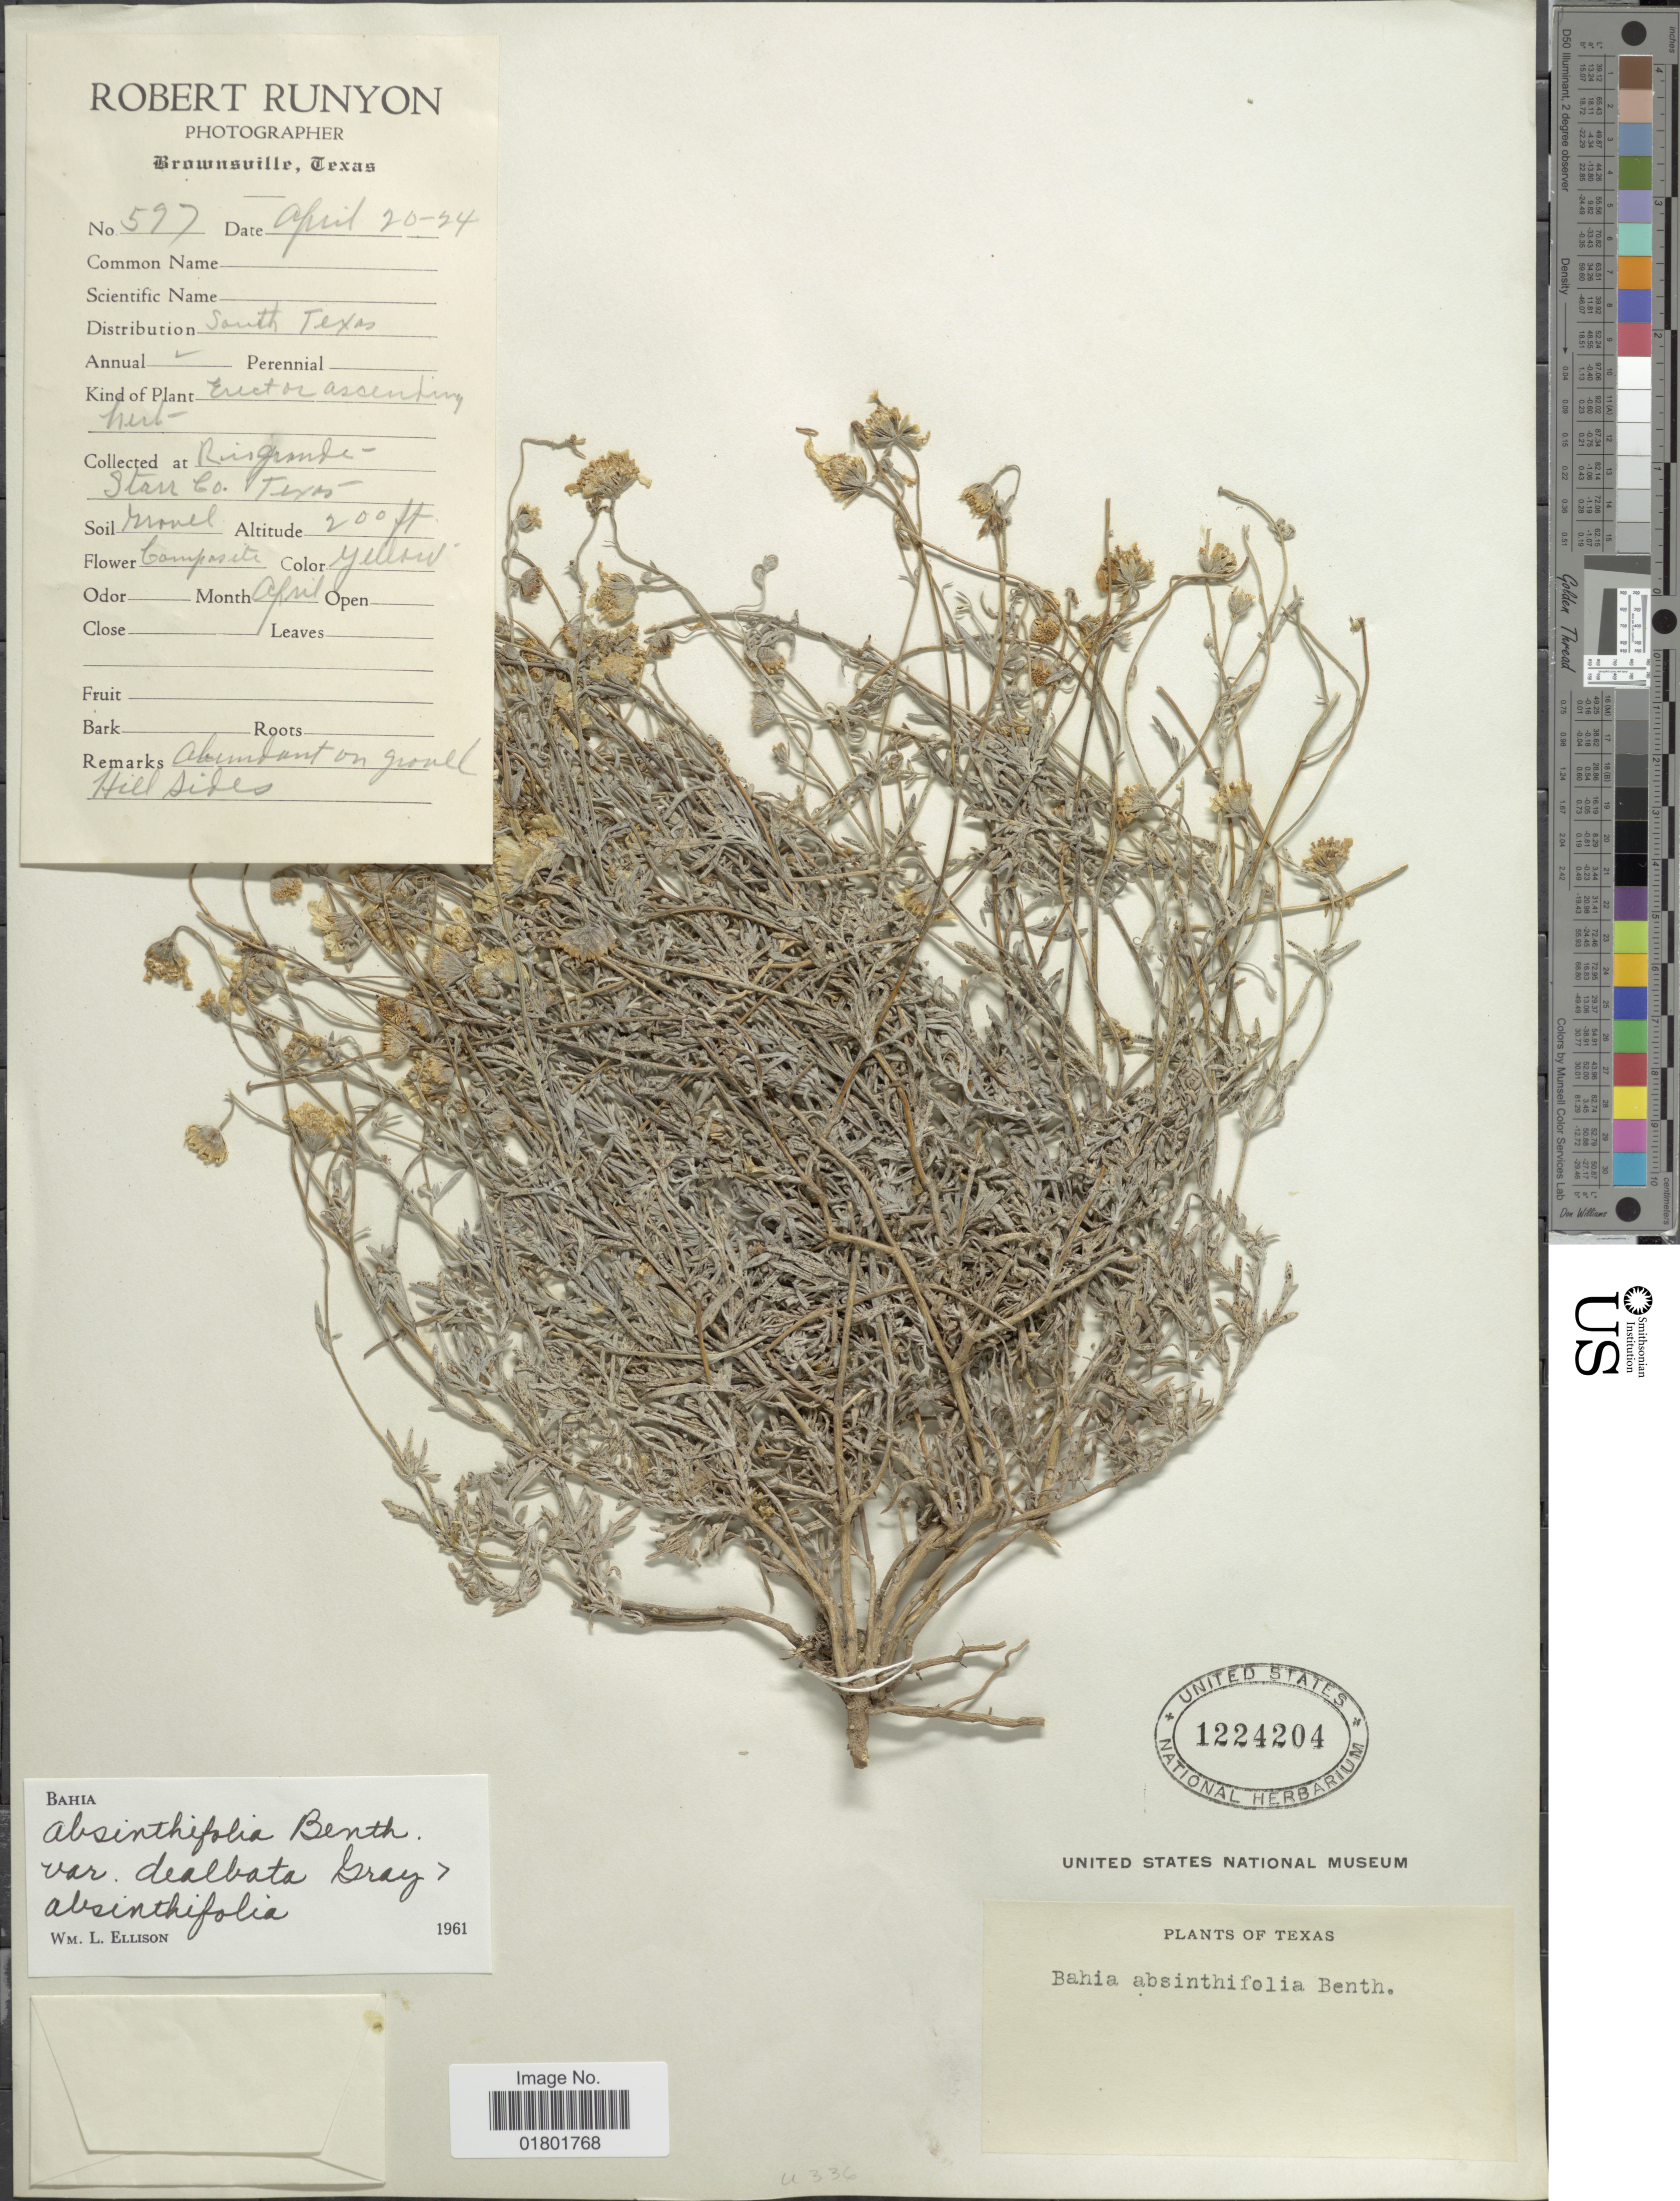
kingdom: Plantae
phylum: Tracheophyta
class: Magnoliopsida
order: Asterales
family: Asteraceae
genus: Bahia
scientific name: Bahia absinthifolia var. dealbata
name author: A. Gray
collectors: R. Runyon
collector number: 597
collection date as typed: Transcribed d/m/y: 20/4/24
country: United States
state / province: Texas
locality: South Texas, Bisgrande, Stan Co., Texas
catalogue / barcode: US 1224204